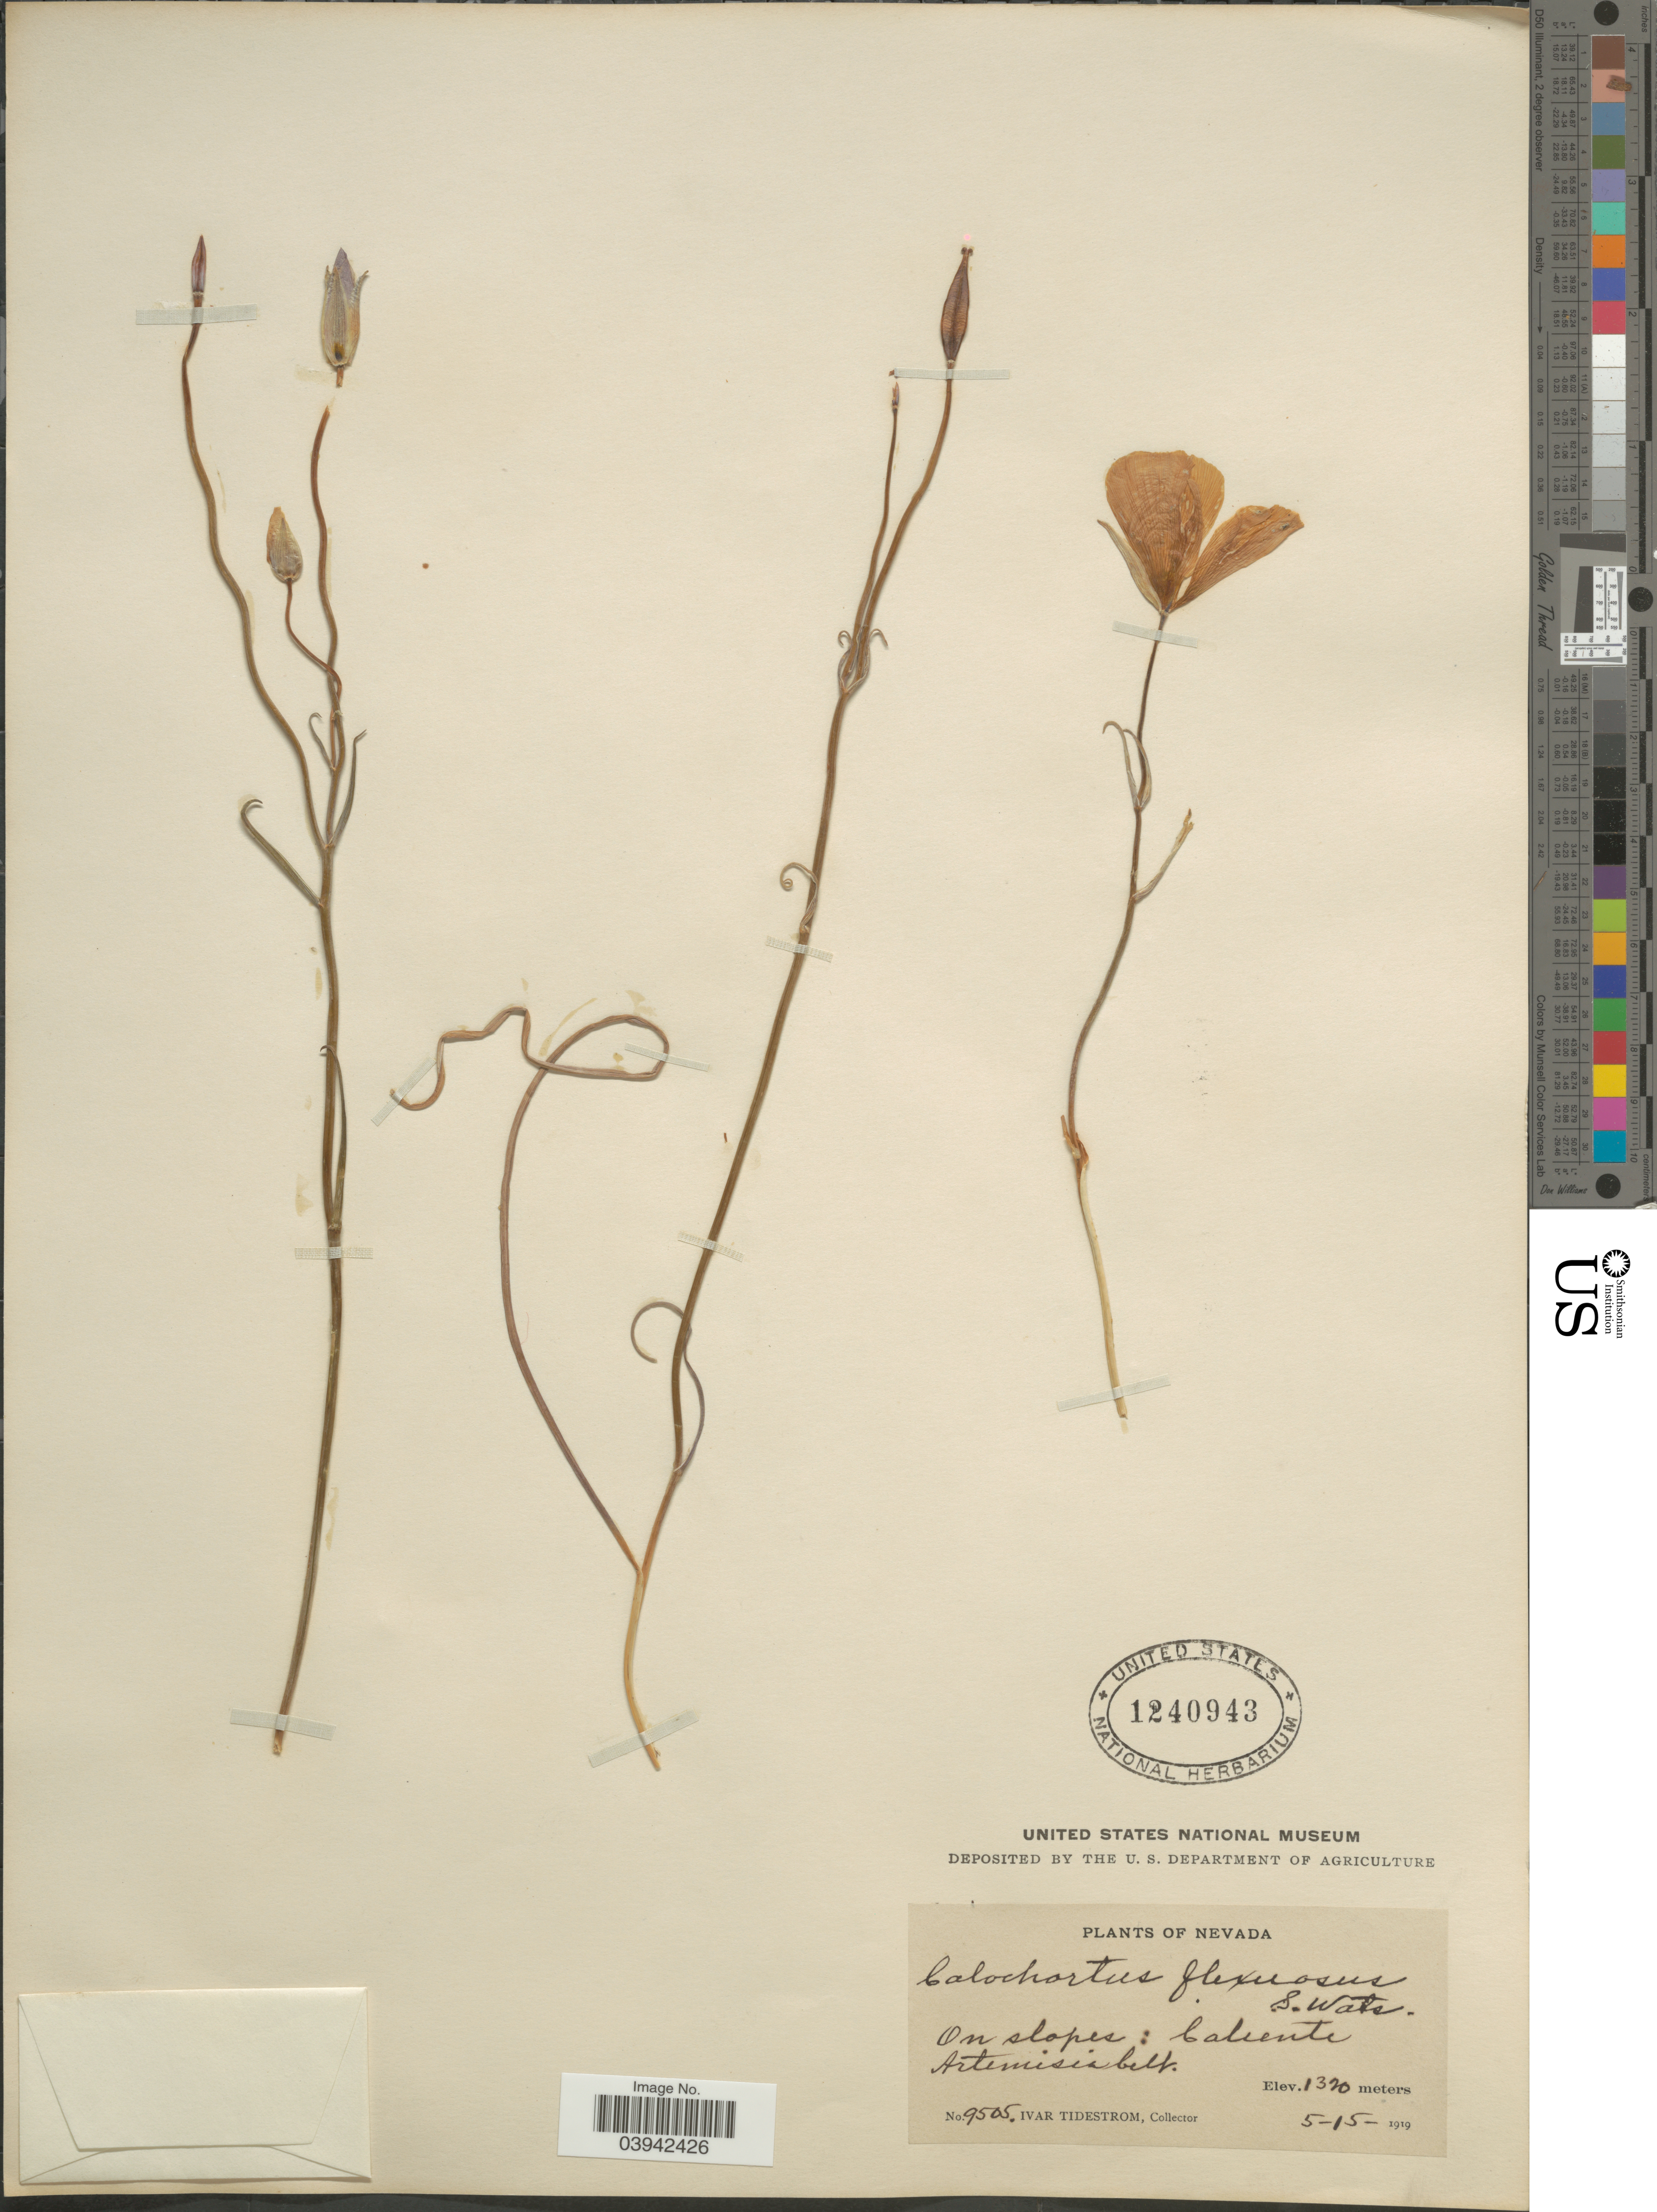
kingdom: Plantae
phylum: Tracheophyta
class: Liliopsida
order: Liliales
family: Liliaceae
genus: Calochortus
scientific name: Calochortus flexuosus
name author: S. Watson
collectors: I. F. Tidestrom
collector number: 9505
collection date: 1919-05-15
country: United States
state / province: Nevada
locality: On slopes: Caliente Artemisia belt.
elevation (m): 1320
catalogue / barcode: US 1240943